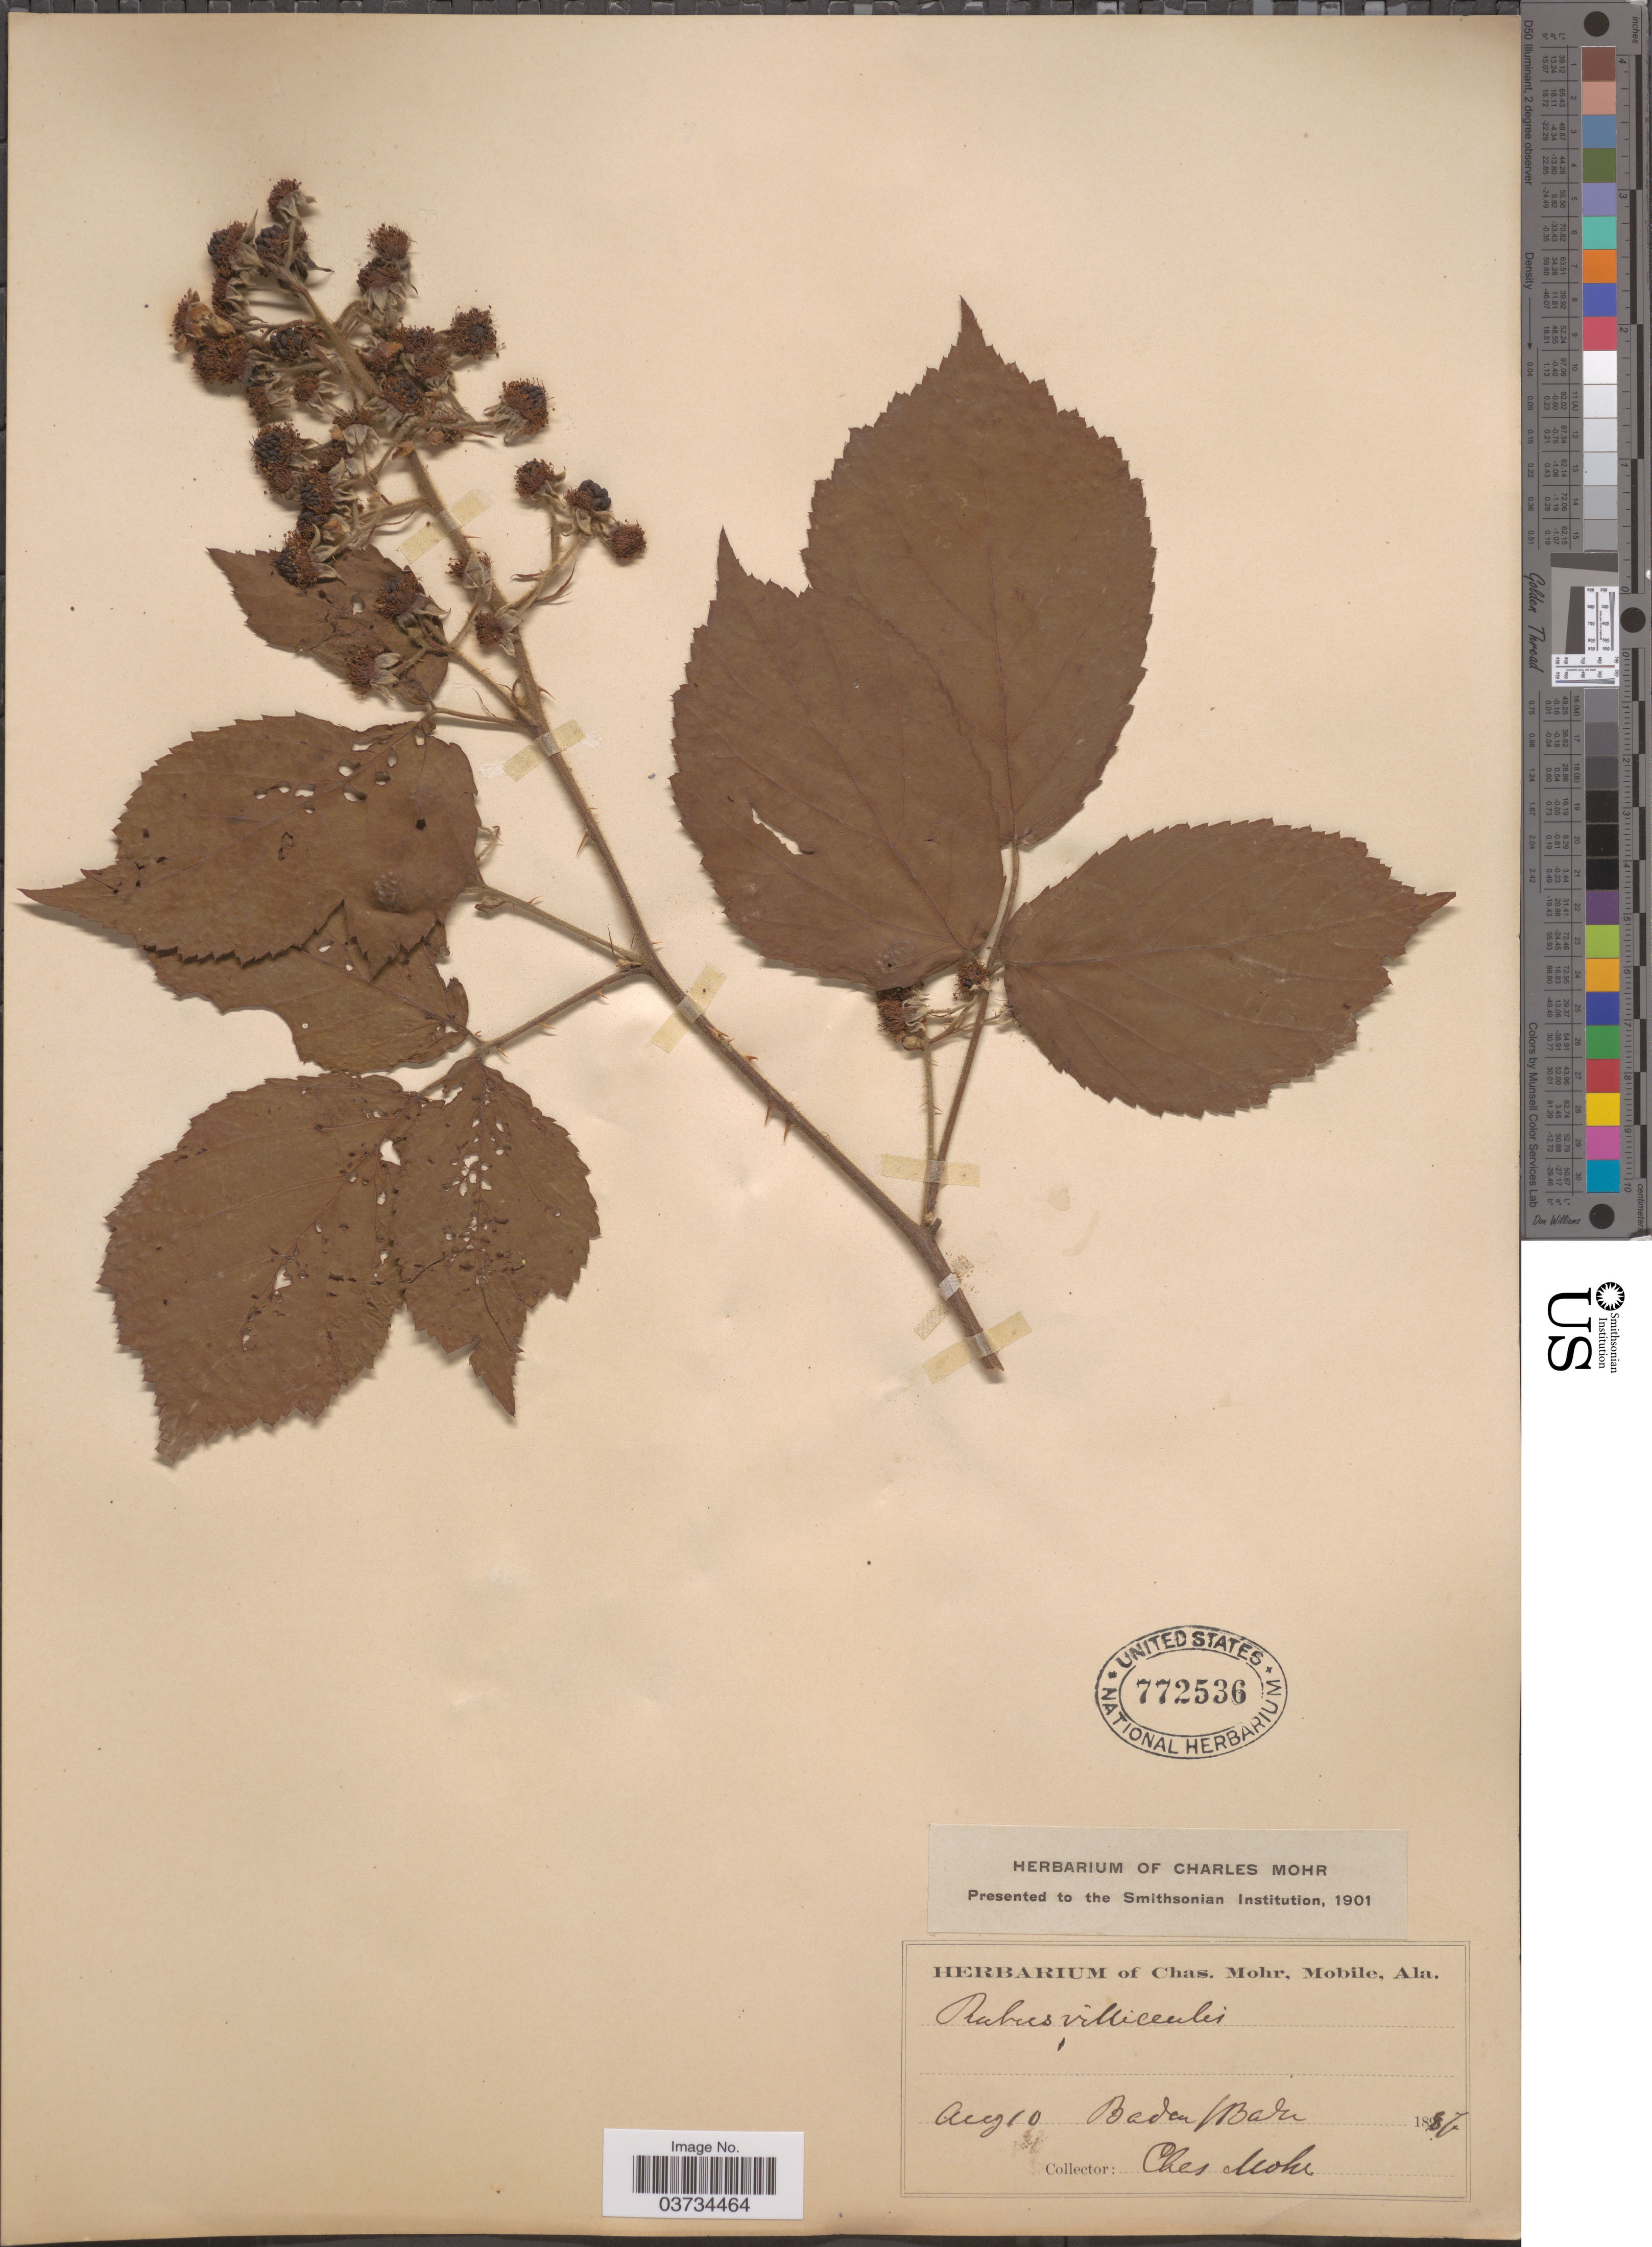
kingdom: Plantae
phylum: Tracheophyta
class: Magnoliopsida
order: Rosales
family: Rosaceae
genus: Rubus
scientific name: Rubus gracilis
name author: Roxb.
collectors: Mohr, C. T. (herbarium)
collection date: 1887-08-10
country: Germany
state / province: Baden-Württemberg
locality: Baden/ Baden.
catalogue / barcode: US 772536